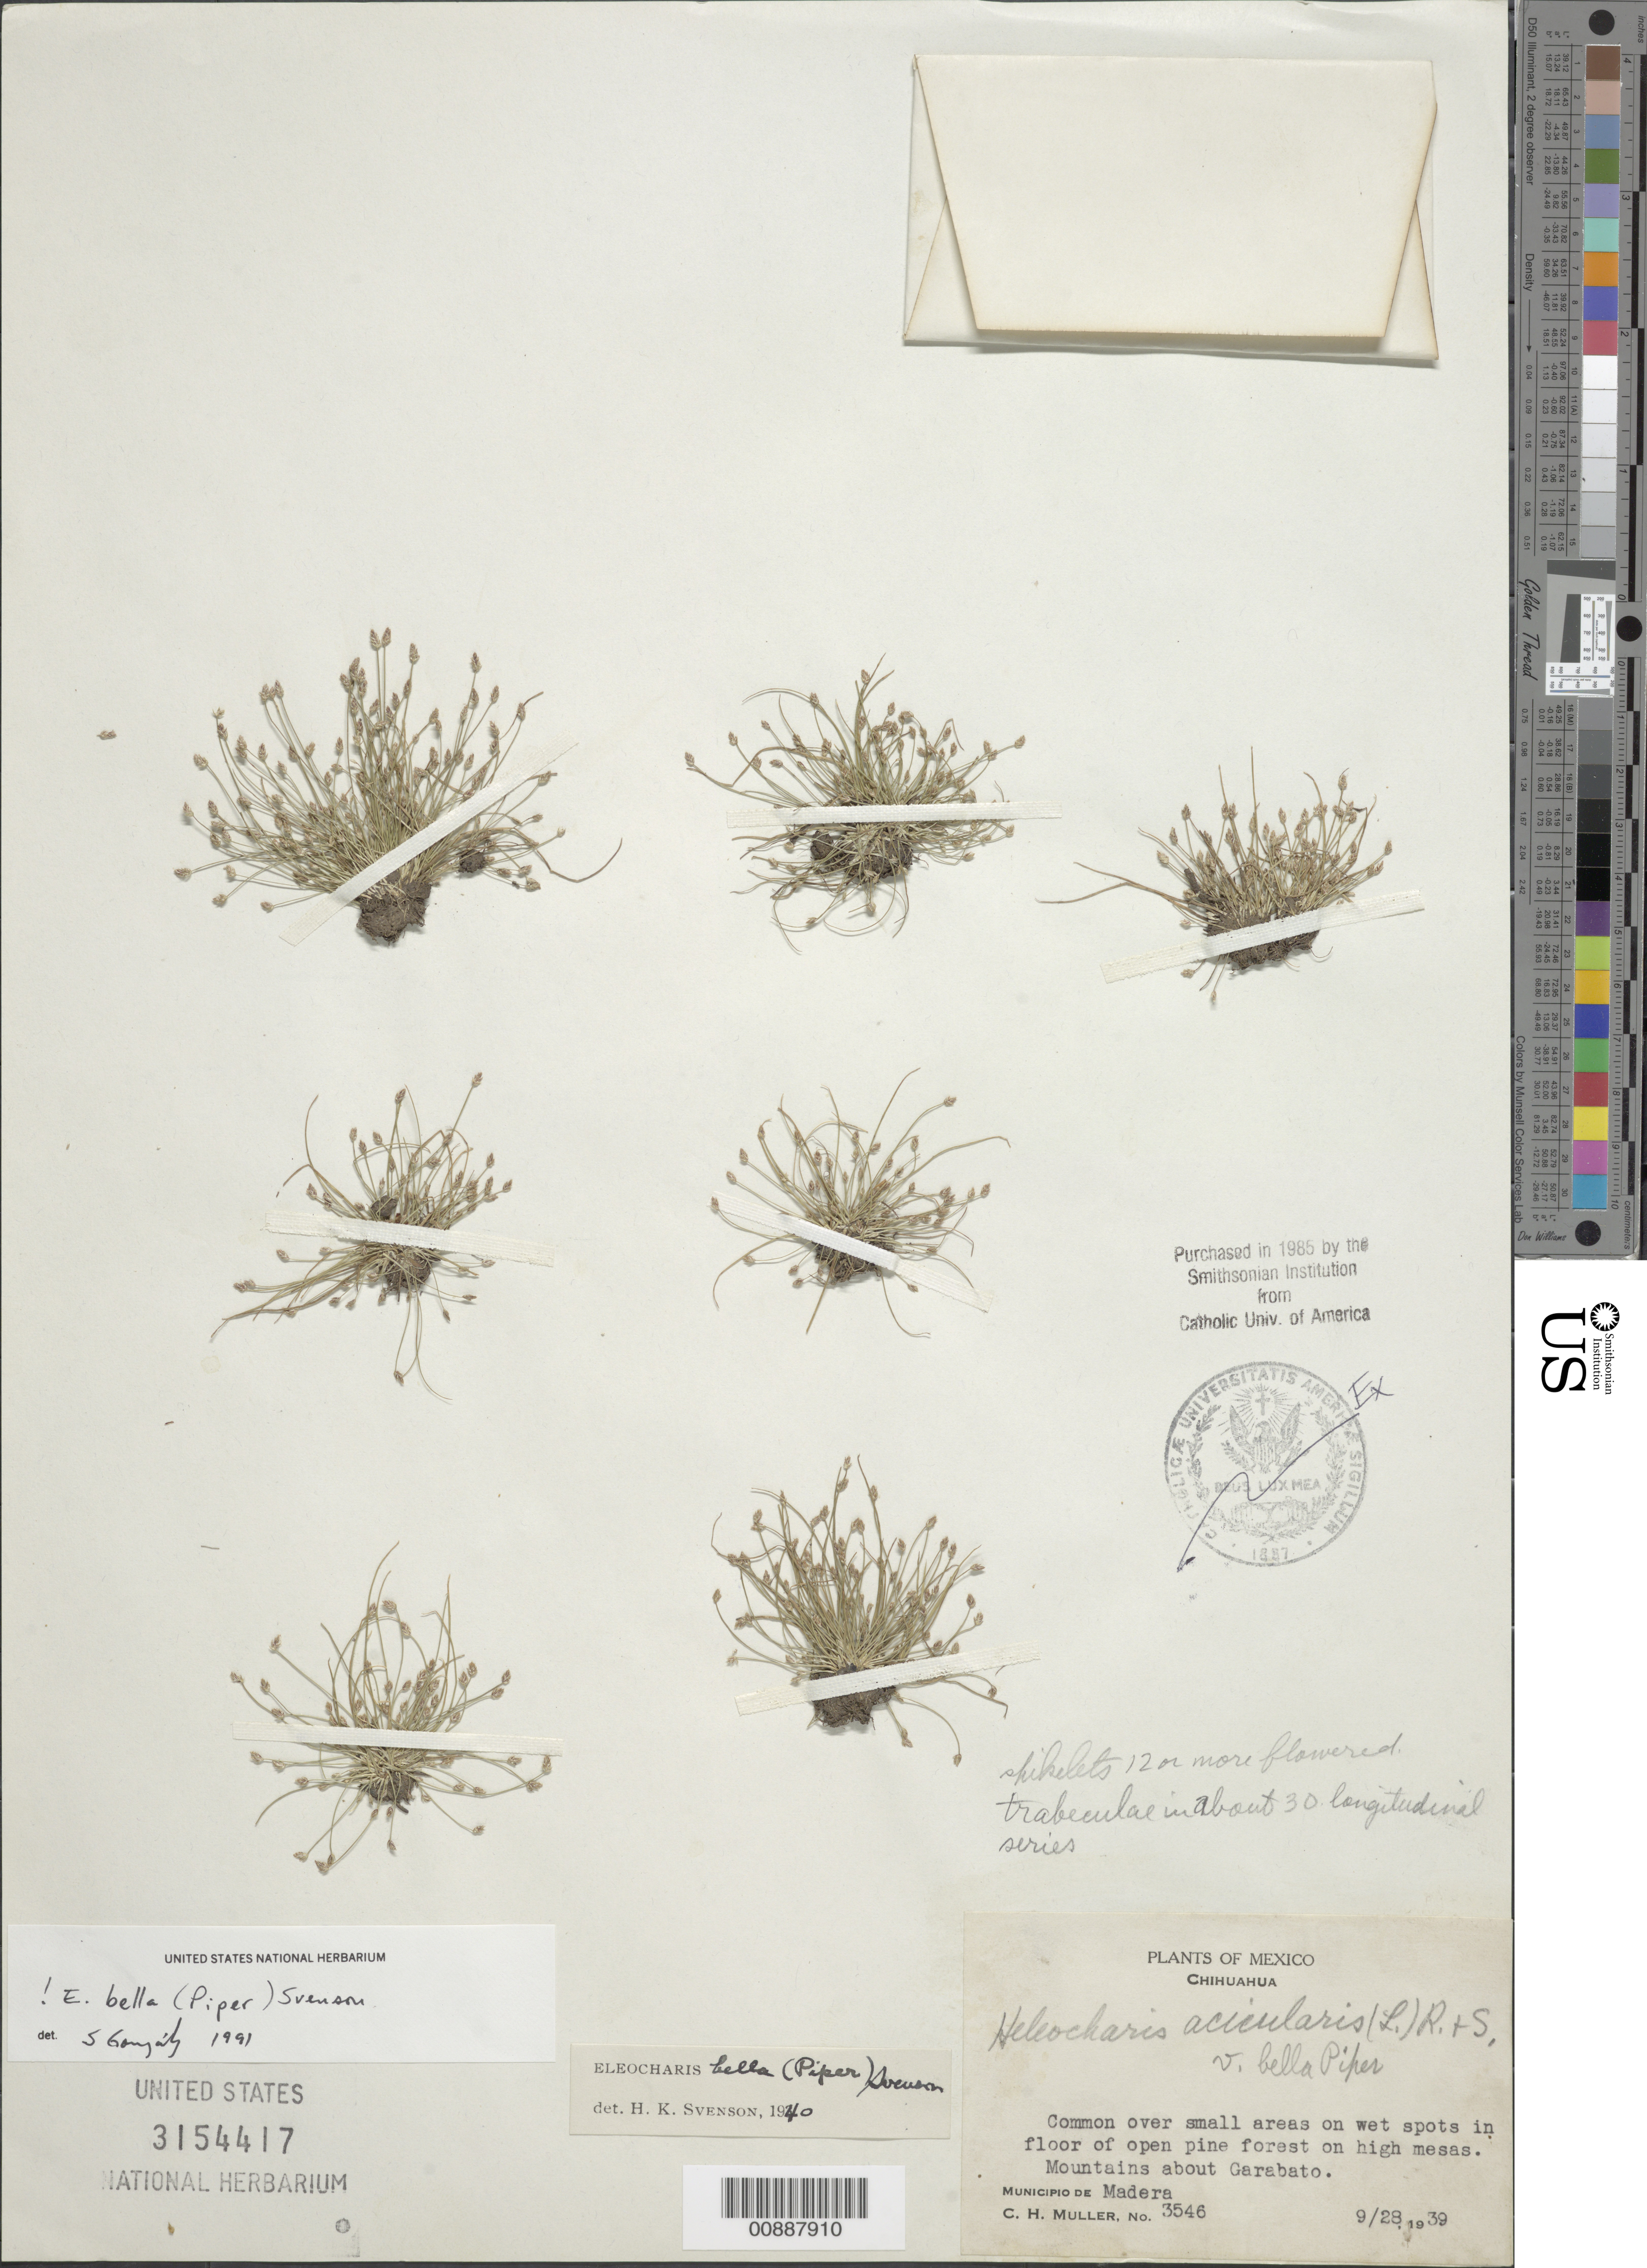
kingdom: Plantae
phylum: Tracheophyta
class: Liliopsida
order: Poales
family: Cyperaceae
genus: Eleocharis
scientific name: Eleocharis bella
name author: (Piper) Svenson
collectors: C. H. Muller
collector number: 3546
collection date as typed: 28 Sep 1939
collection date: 1939-09-28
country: Mexico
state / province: Chihuahua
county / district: Madera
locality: Mountains about Garabato, Municipio de Madera, Chihuahua.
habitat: Common over small areas on wet spots in floor of open pine forest on high mesas.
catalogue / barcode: US 3154417